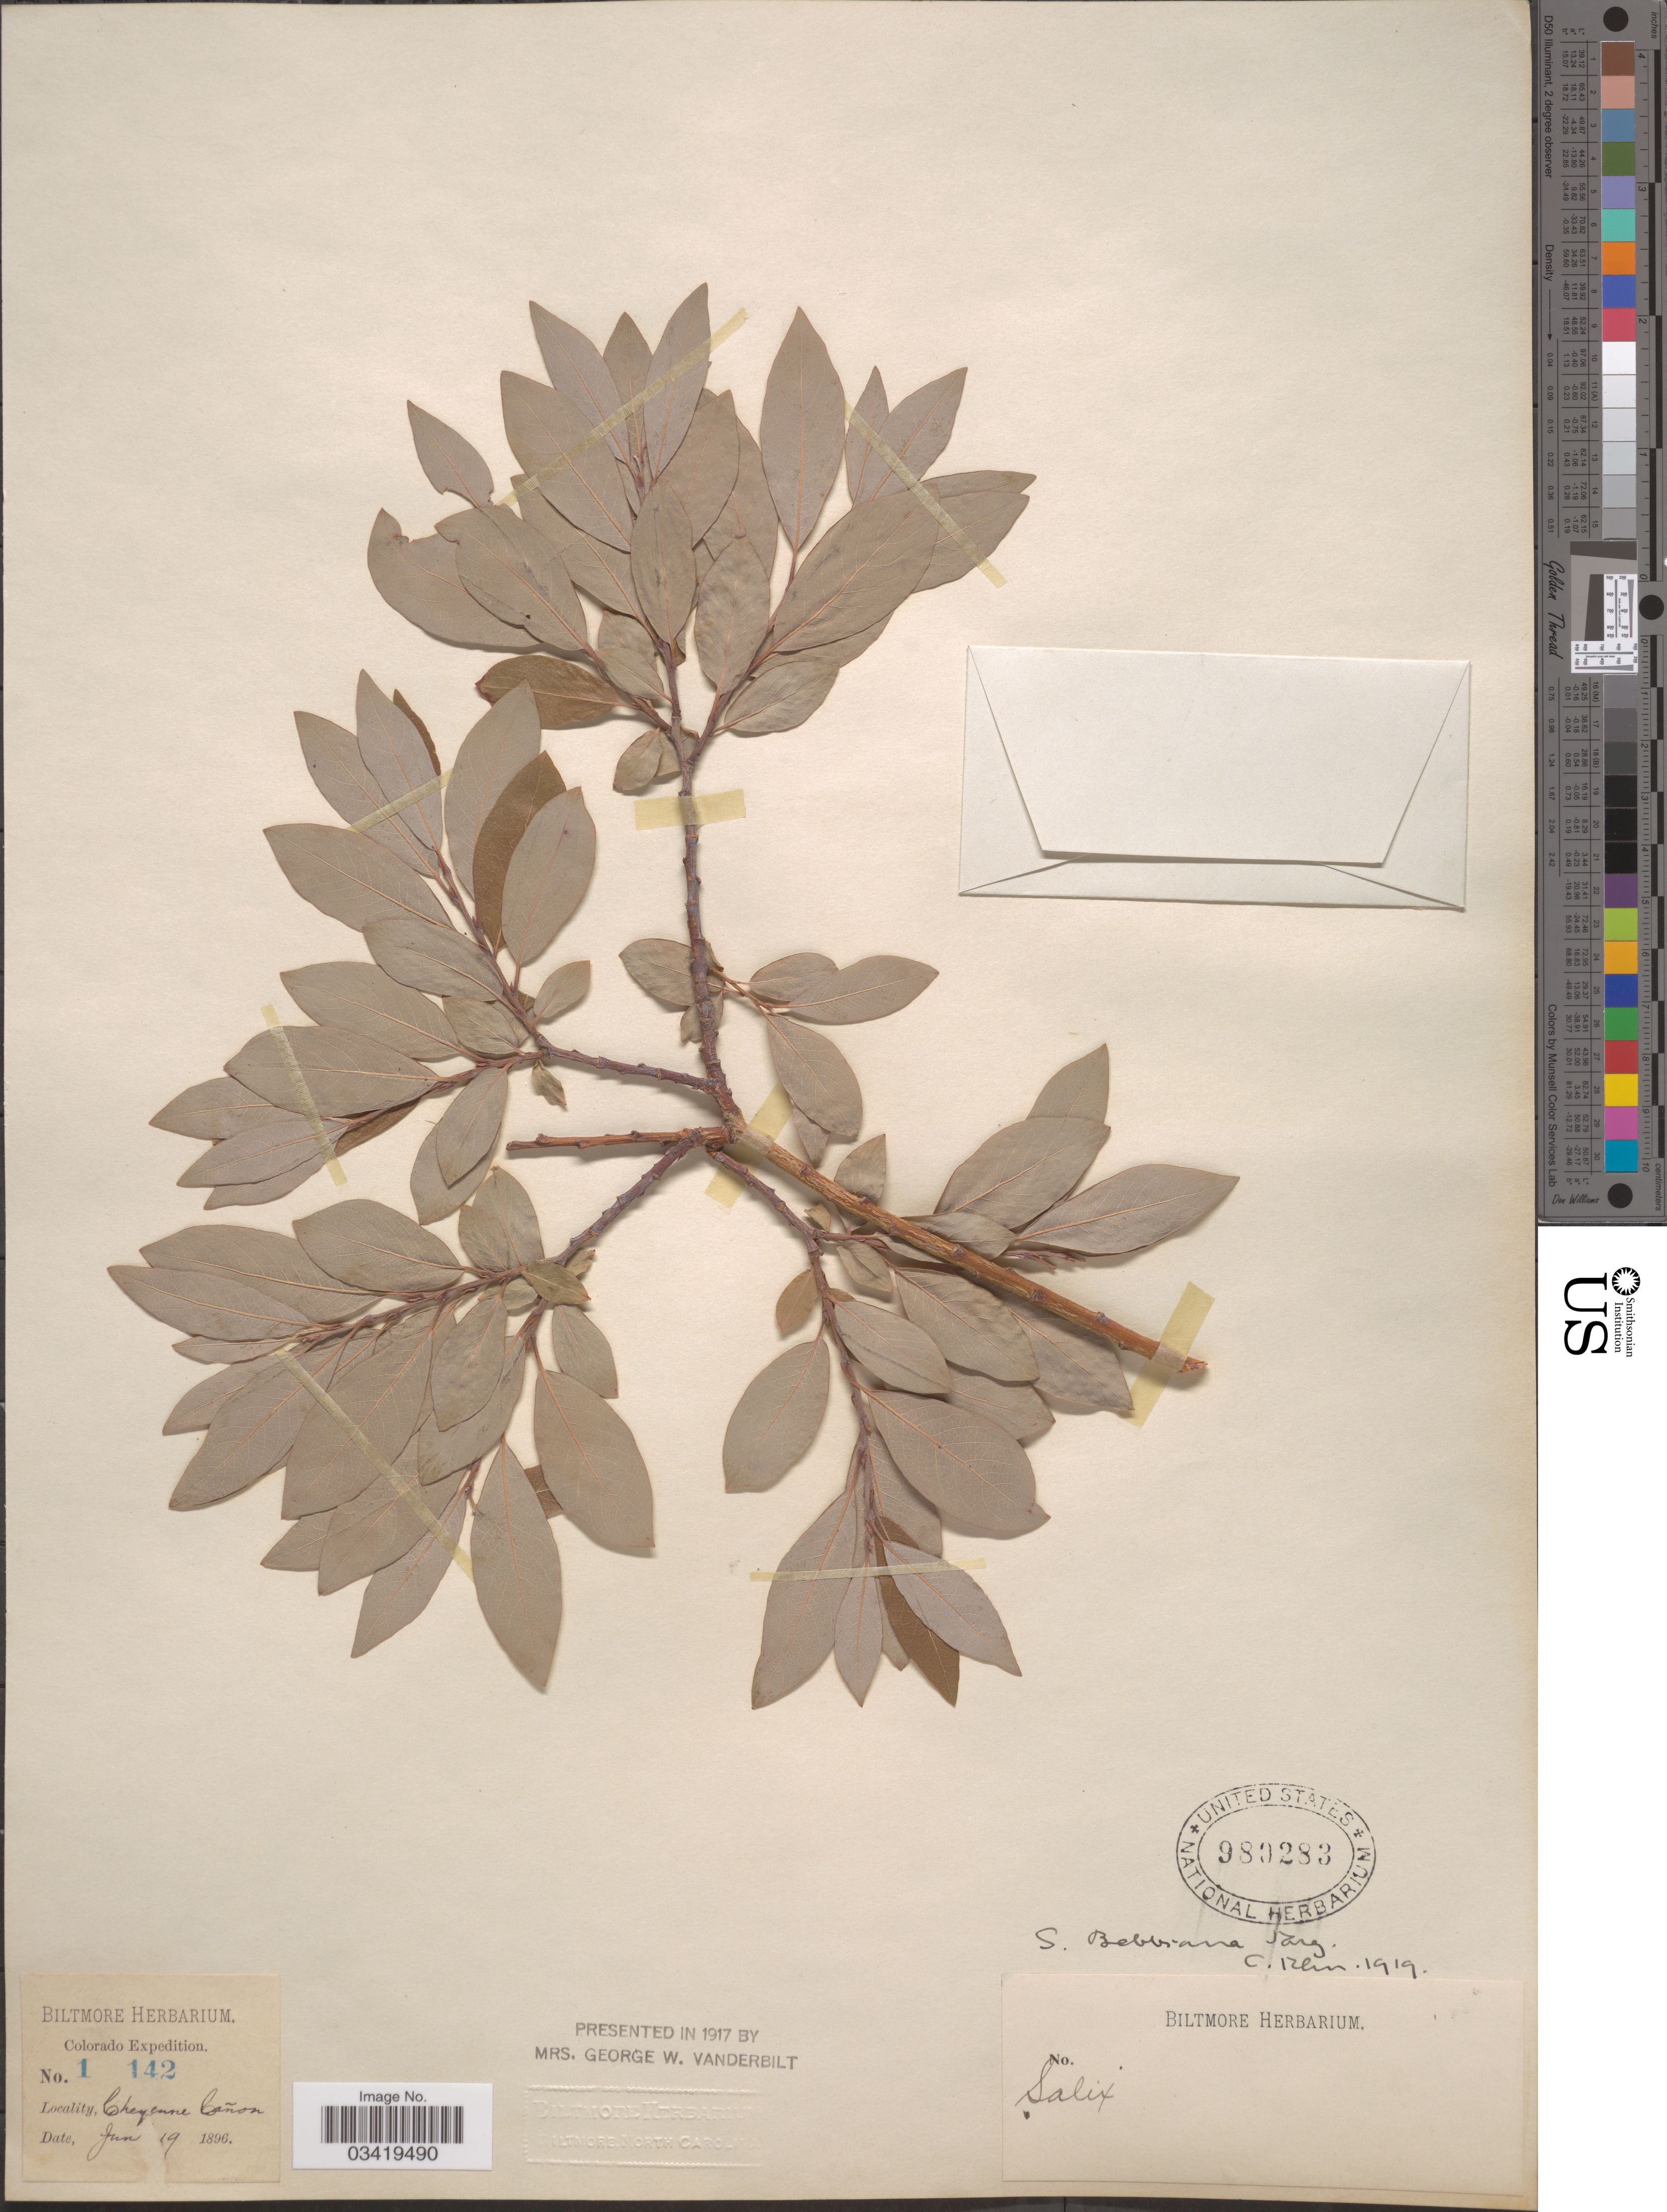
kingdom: Plantae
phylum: Tracheophyta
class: Magnoliopsida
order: Malpighiales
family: Salicaceae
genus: Salix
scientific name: Salix bebbiana var. perrostrata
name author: Sarg.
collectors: ex herb. Biltmore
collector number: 1142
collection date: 1896-06-19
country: United States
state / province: Colorado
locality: Cheyenne Cañon.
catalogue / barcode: US 980283